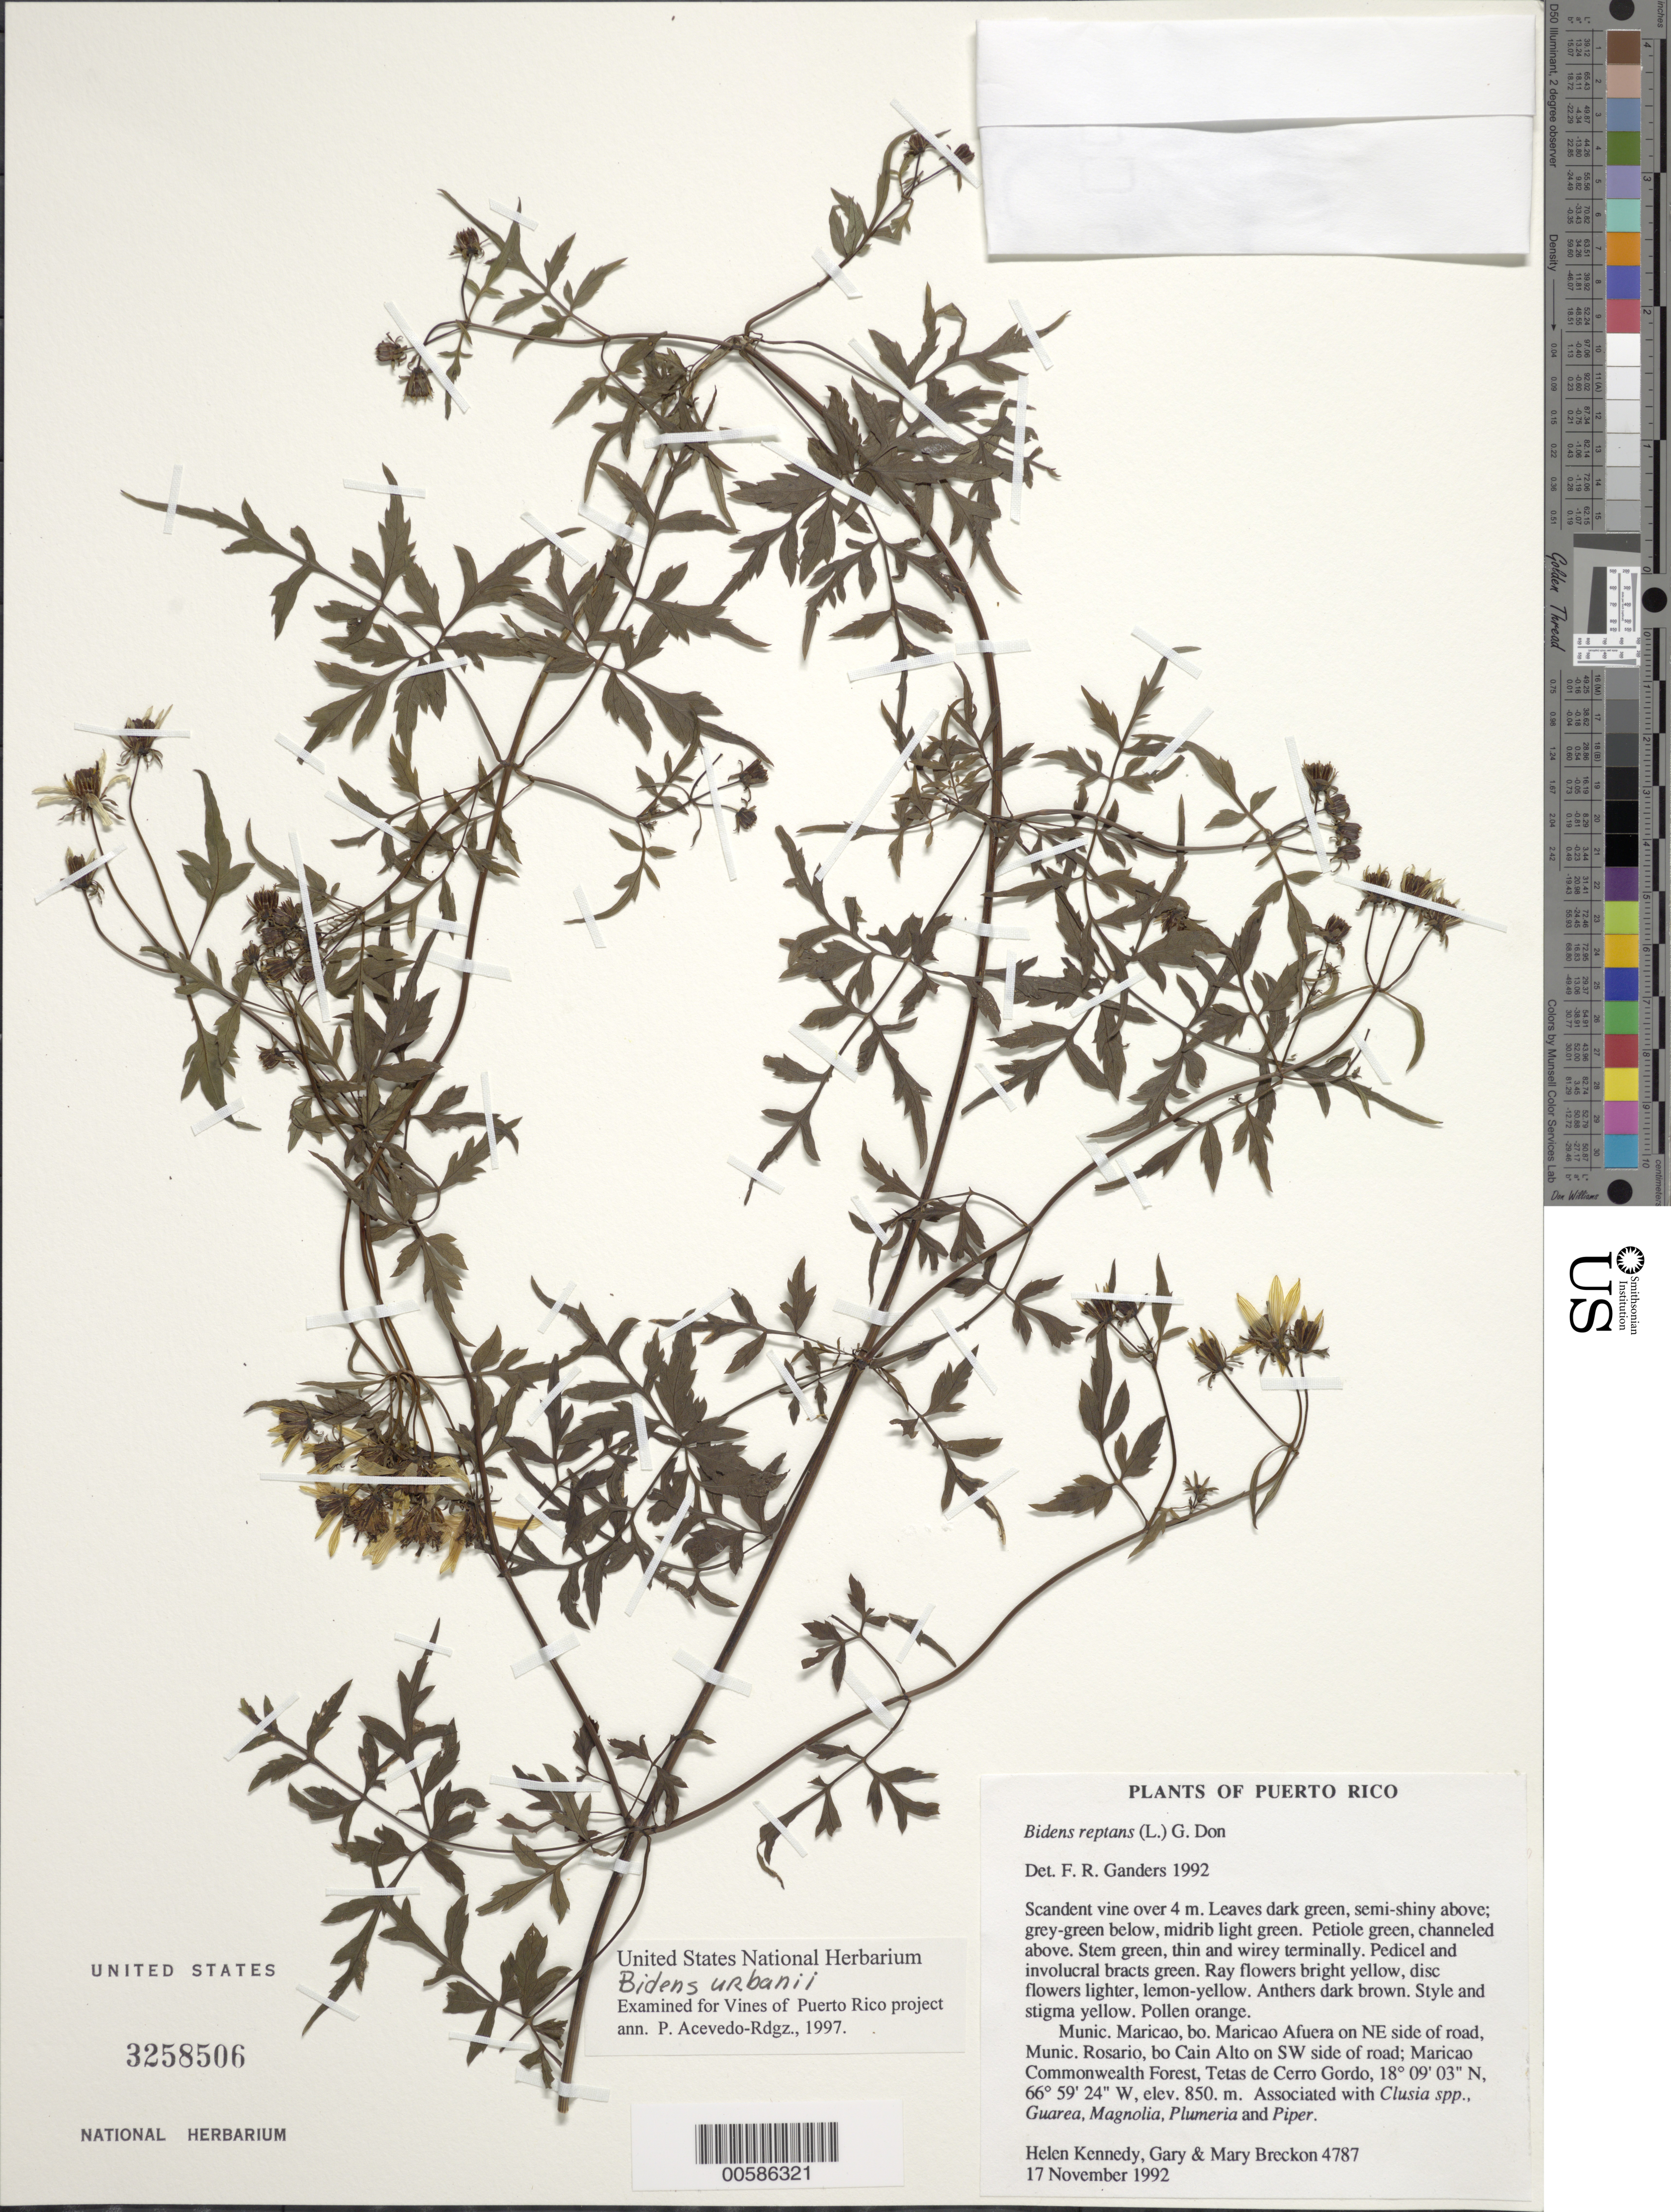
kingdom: Plantae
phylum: Tracheophyta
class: Magnoliopsida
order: Asterales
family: Asteraceae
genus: Bidens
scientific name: Bidens urbanii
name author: Greenm.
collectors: H. Kennedy, G. J. Breckon & M. Breckon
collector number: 4787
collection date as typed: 17 Nov 1992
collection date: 1992-11-17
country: Puerto Rico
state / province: Maricao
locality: Mun. Maricao, bo. Maricao Afuera on NE side of road, Mun. Rosario, bo Cain Alto on SW side of road; Maricao Commonwealth Forest, Tetas de Cerro Gordo.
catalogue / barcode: US 3258506